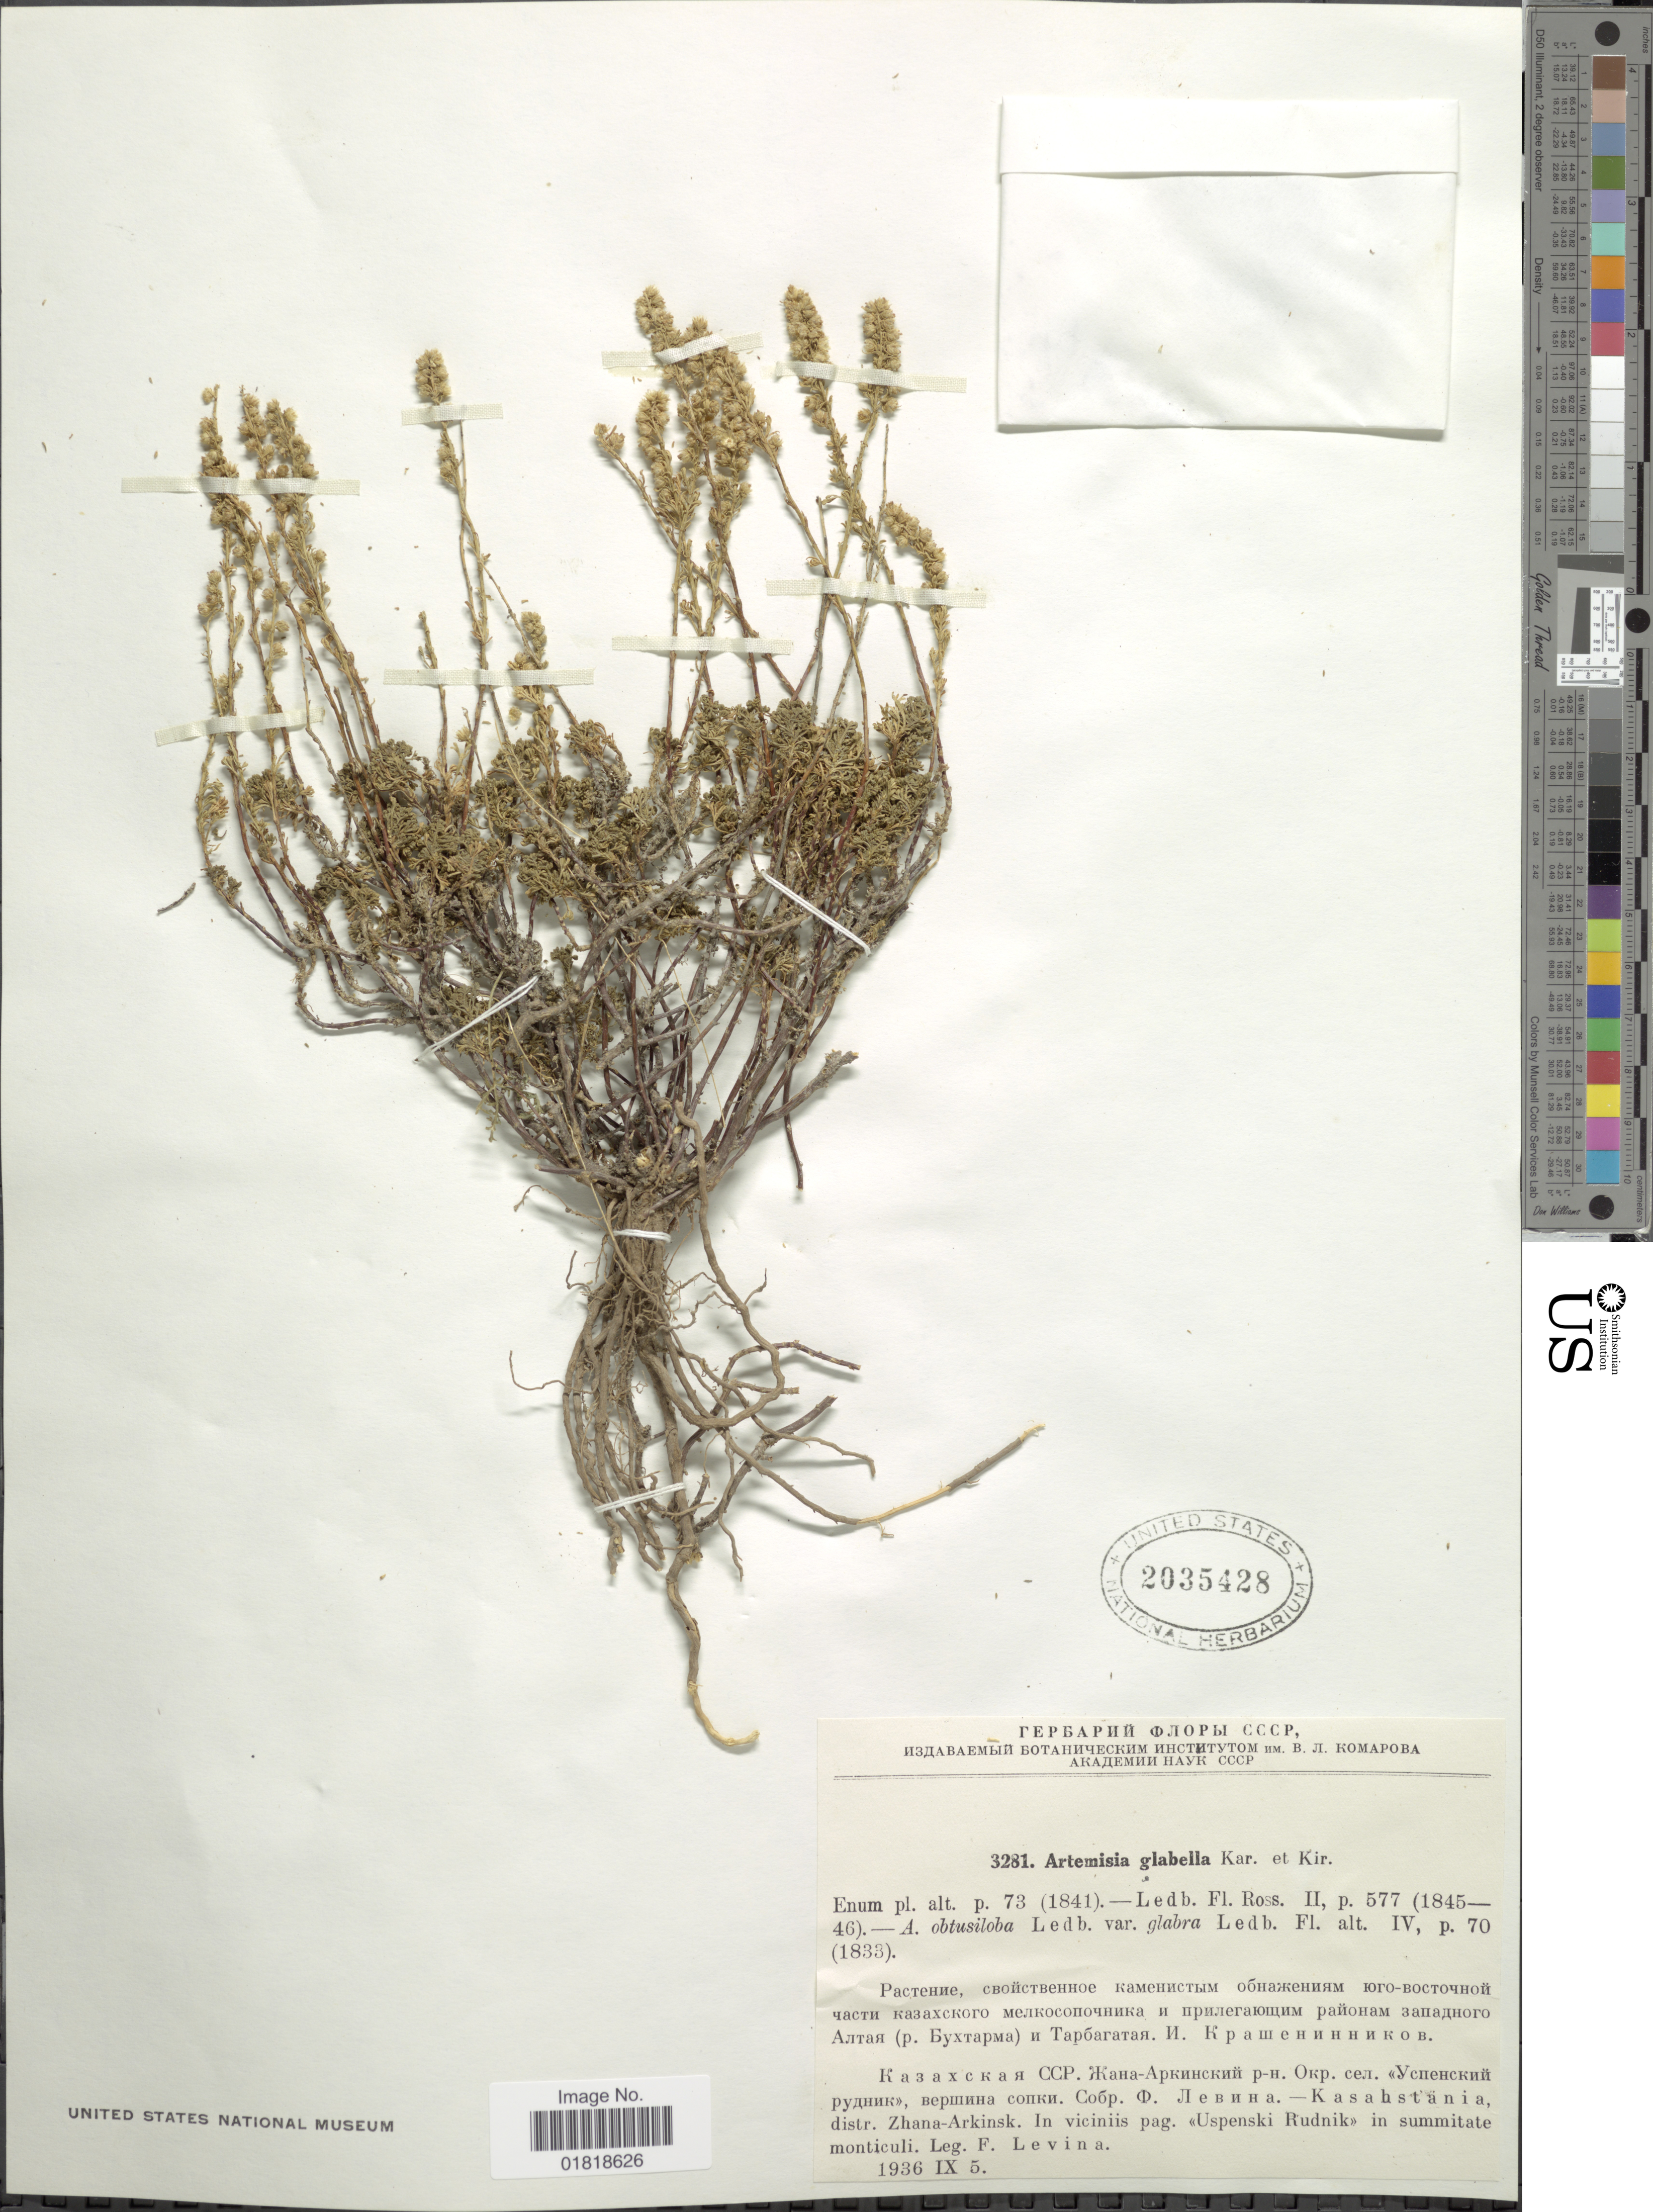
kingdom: Plantae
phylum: Tracheophyta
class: Magnoliopsida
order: Asterales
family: Asteraceae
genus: Artemisia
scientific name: Artemisia glabella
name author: Kar. & Kir.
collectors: F. Levina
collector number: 3281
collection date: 1936-09-05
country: Kazakhstan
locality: Kasahstania, distr. Zhana-Arkinsk, in viciniis pag, Upenski Rudnik, in summitate monteculi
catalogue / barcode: US 2035428